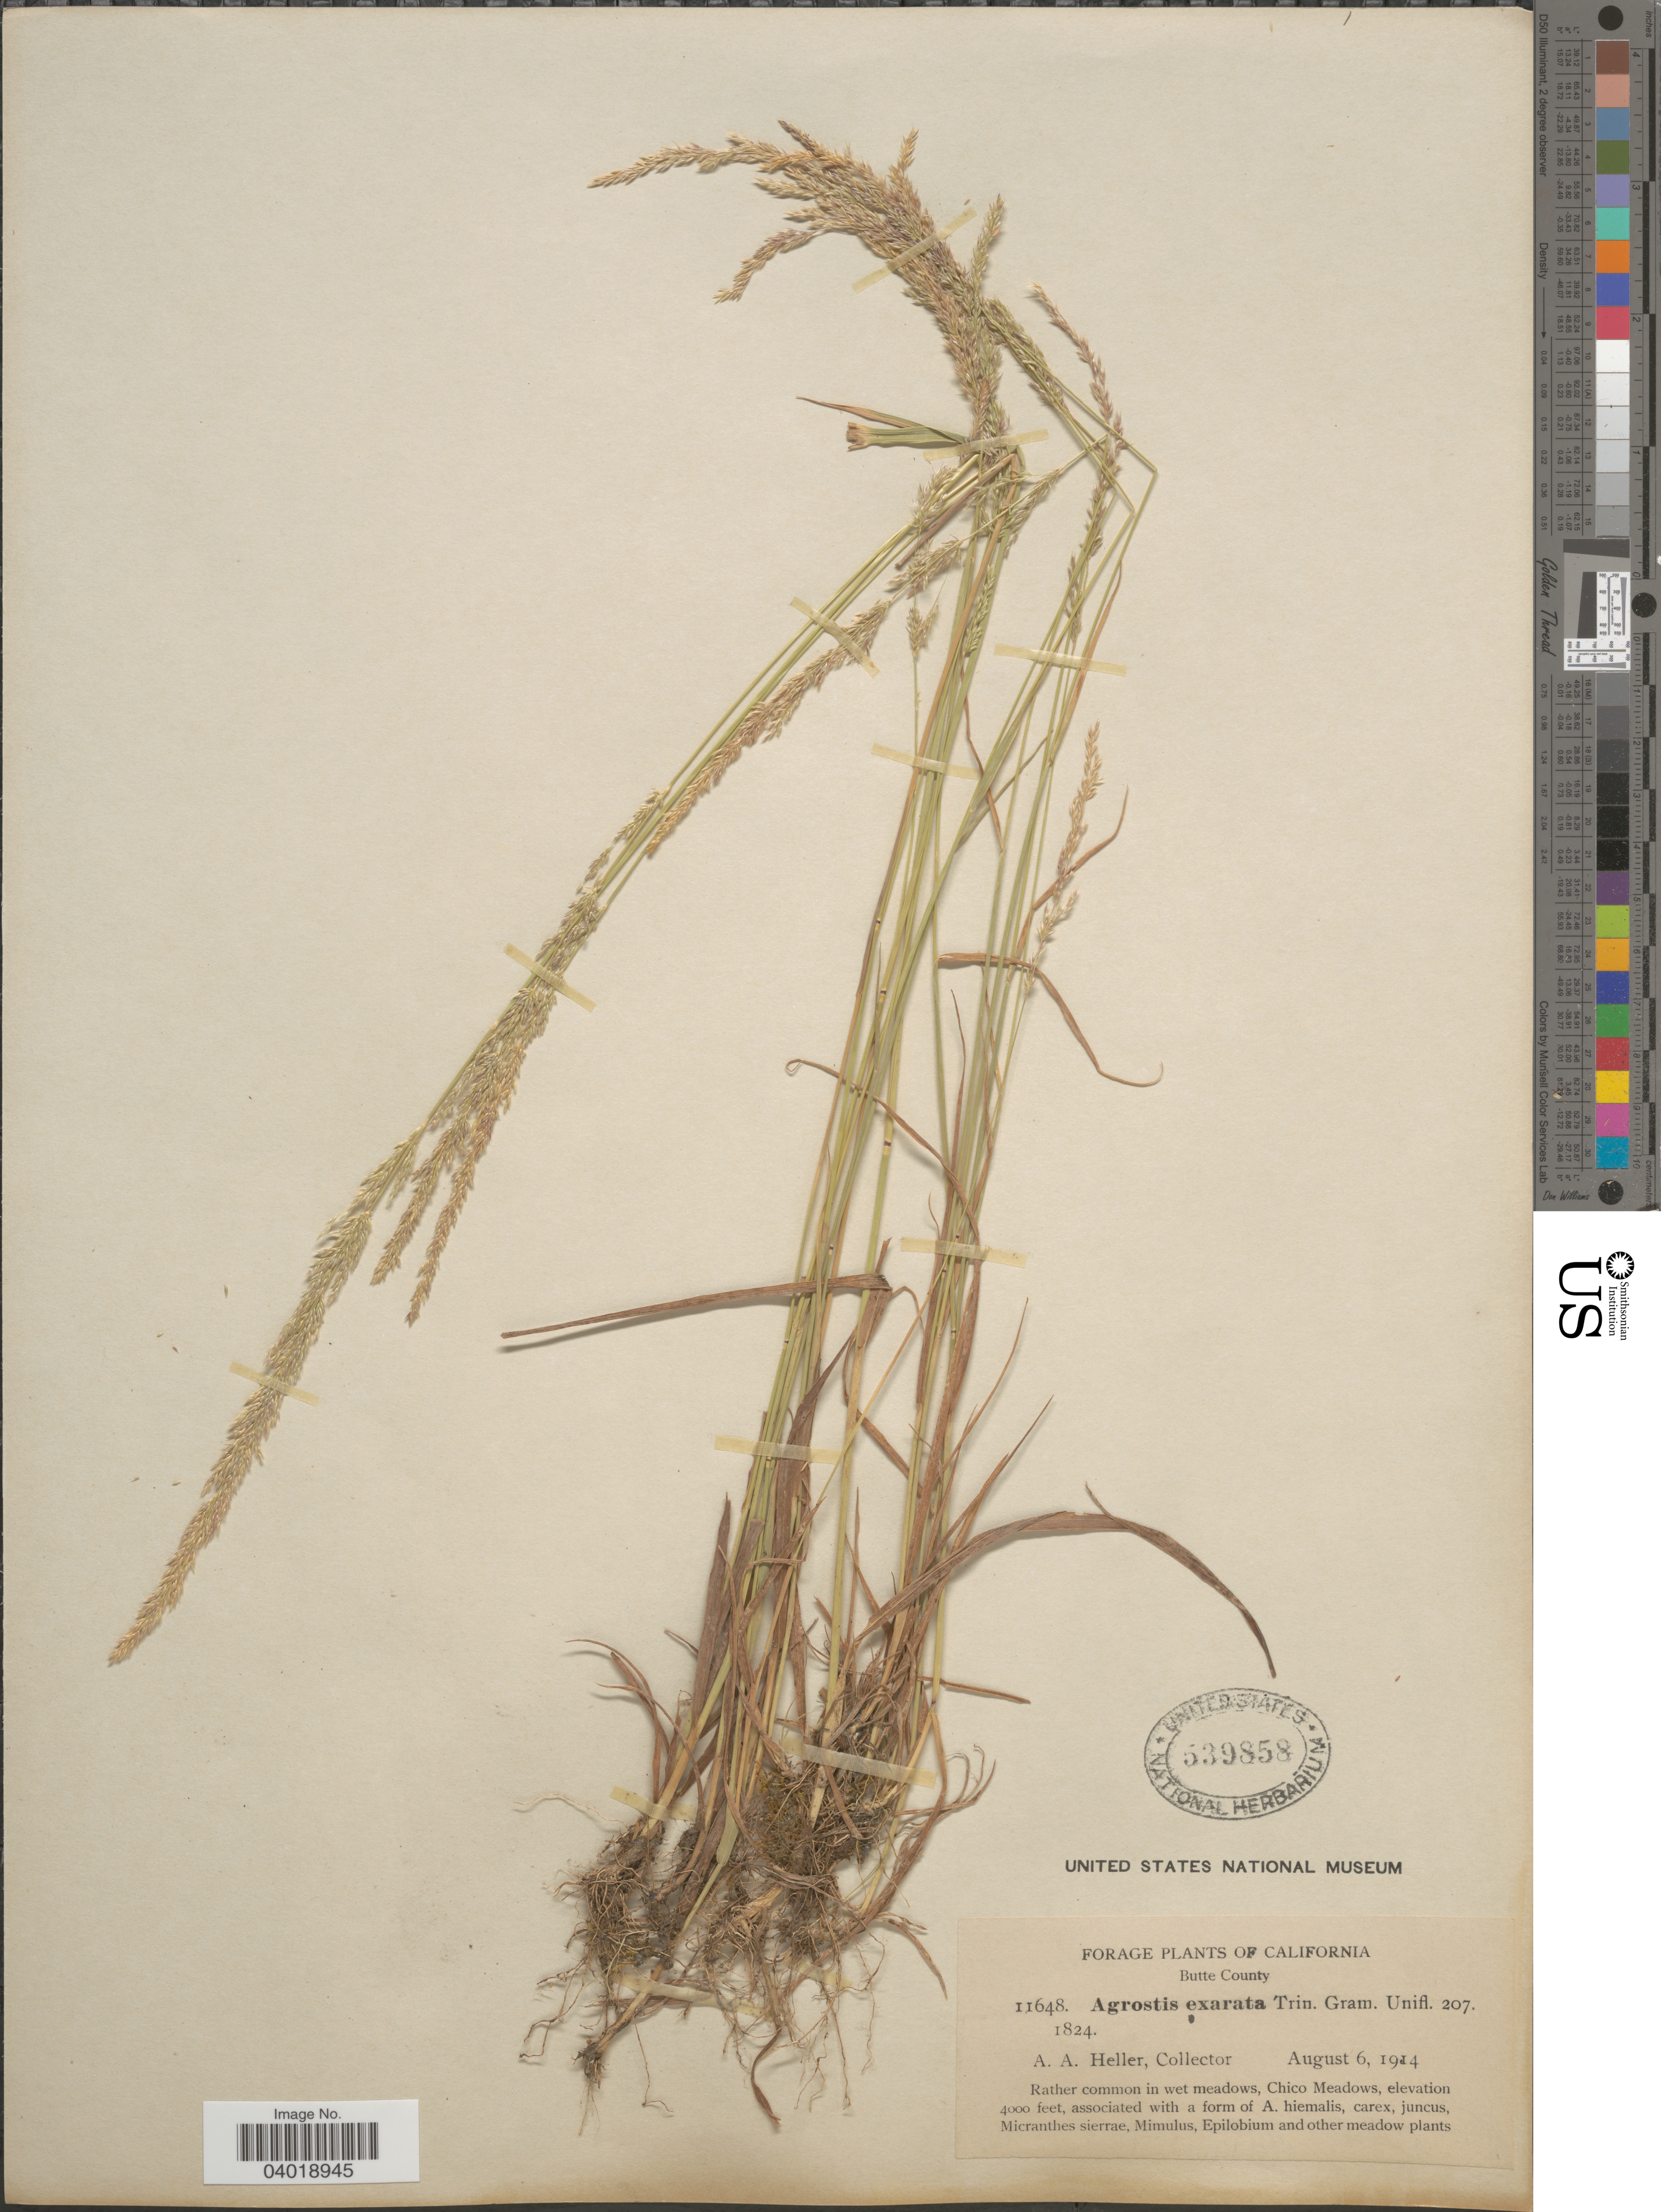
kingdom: Plantae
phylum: Tracheophyta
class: Liliopsida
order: Poales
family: Poaceae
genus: Agrostis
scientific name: Agrostis exarata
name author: Trin.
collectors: A. A. Heller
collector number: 11648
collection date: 1914-08-06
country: United States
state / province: California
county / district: Butte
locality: Butte County. Rather common in wet meadows, Chico Meadows.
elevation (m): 1219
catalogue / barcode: US 539858